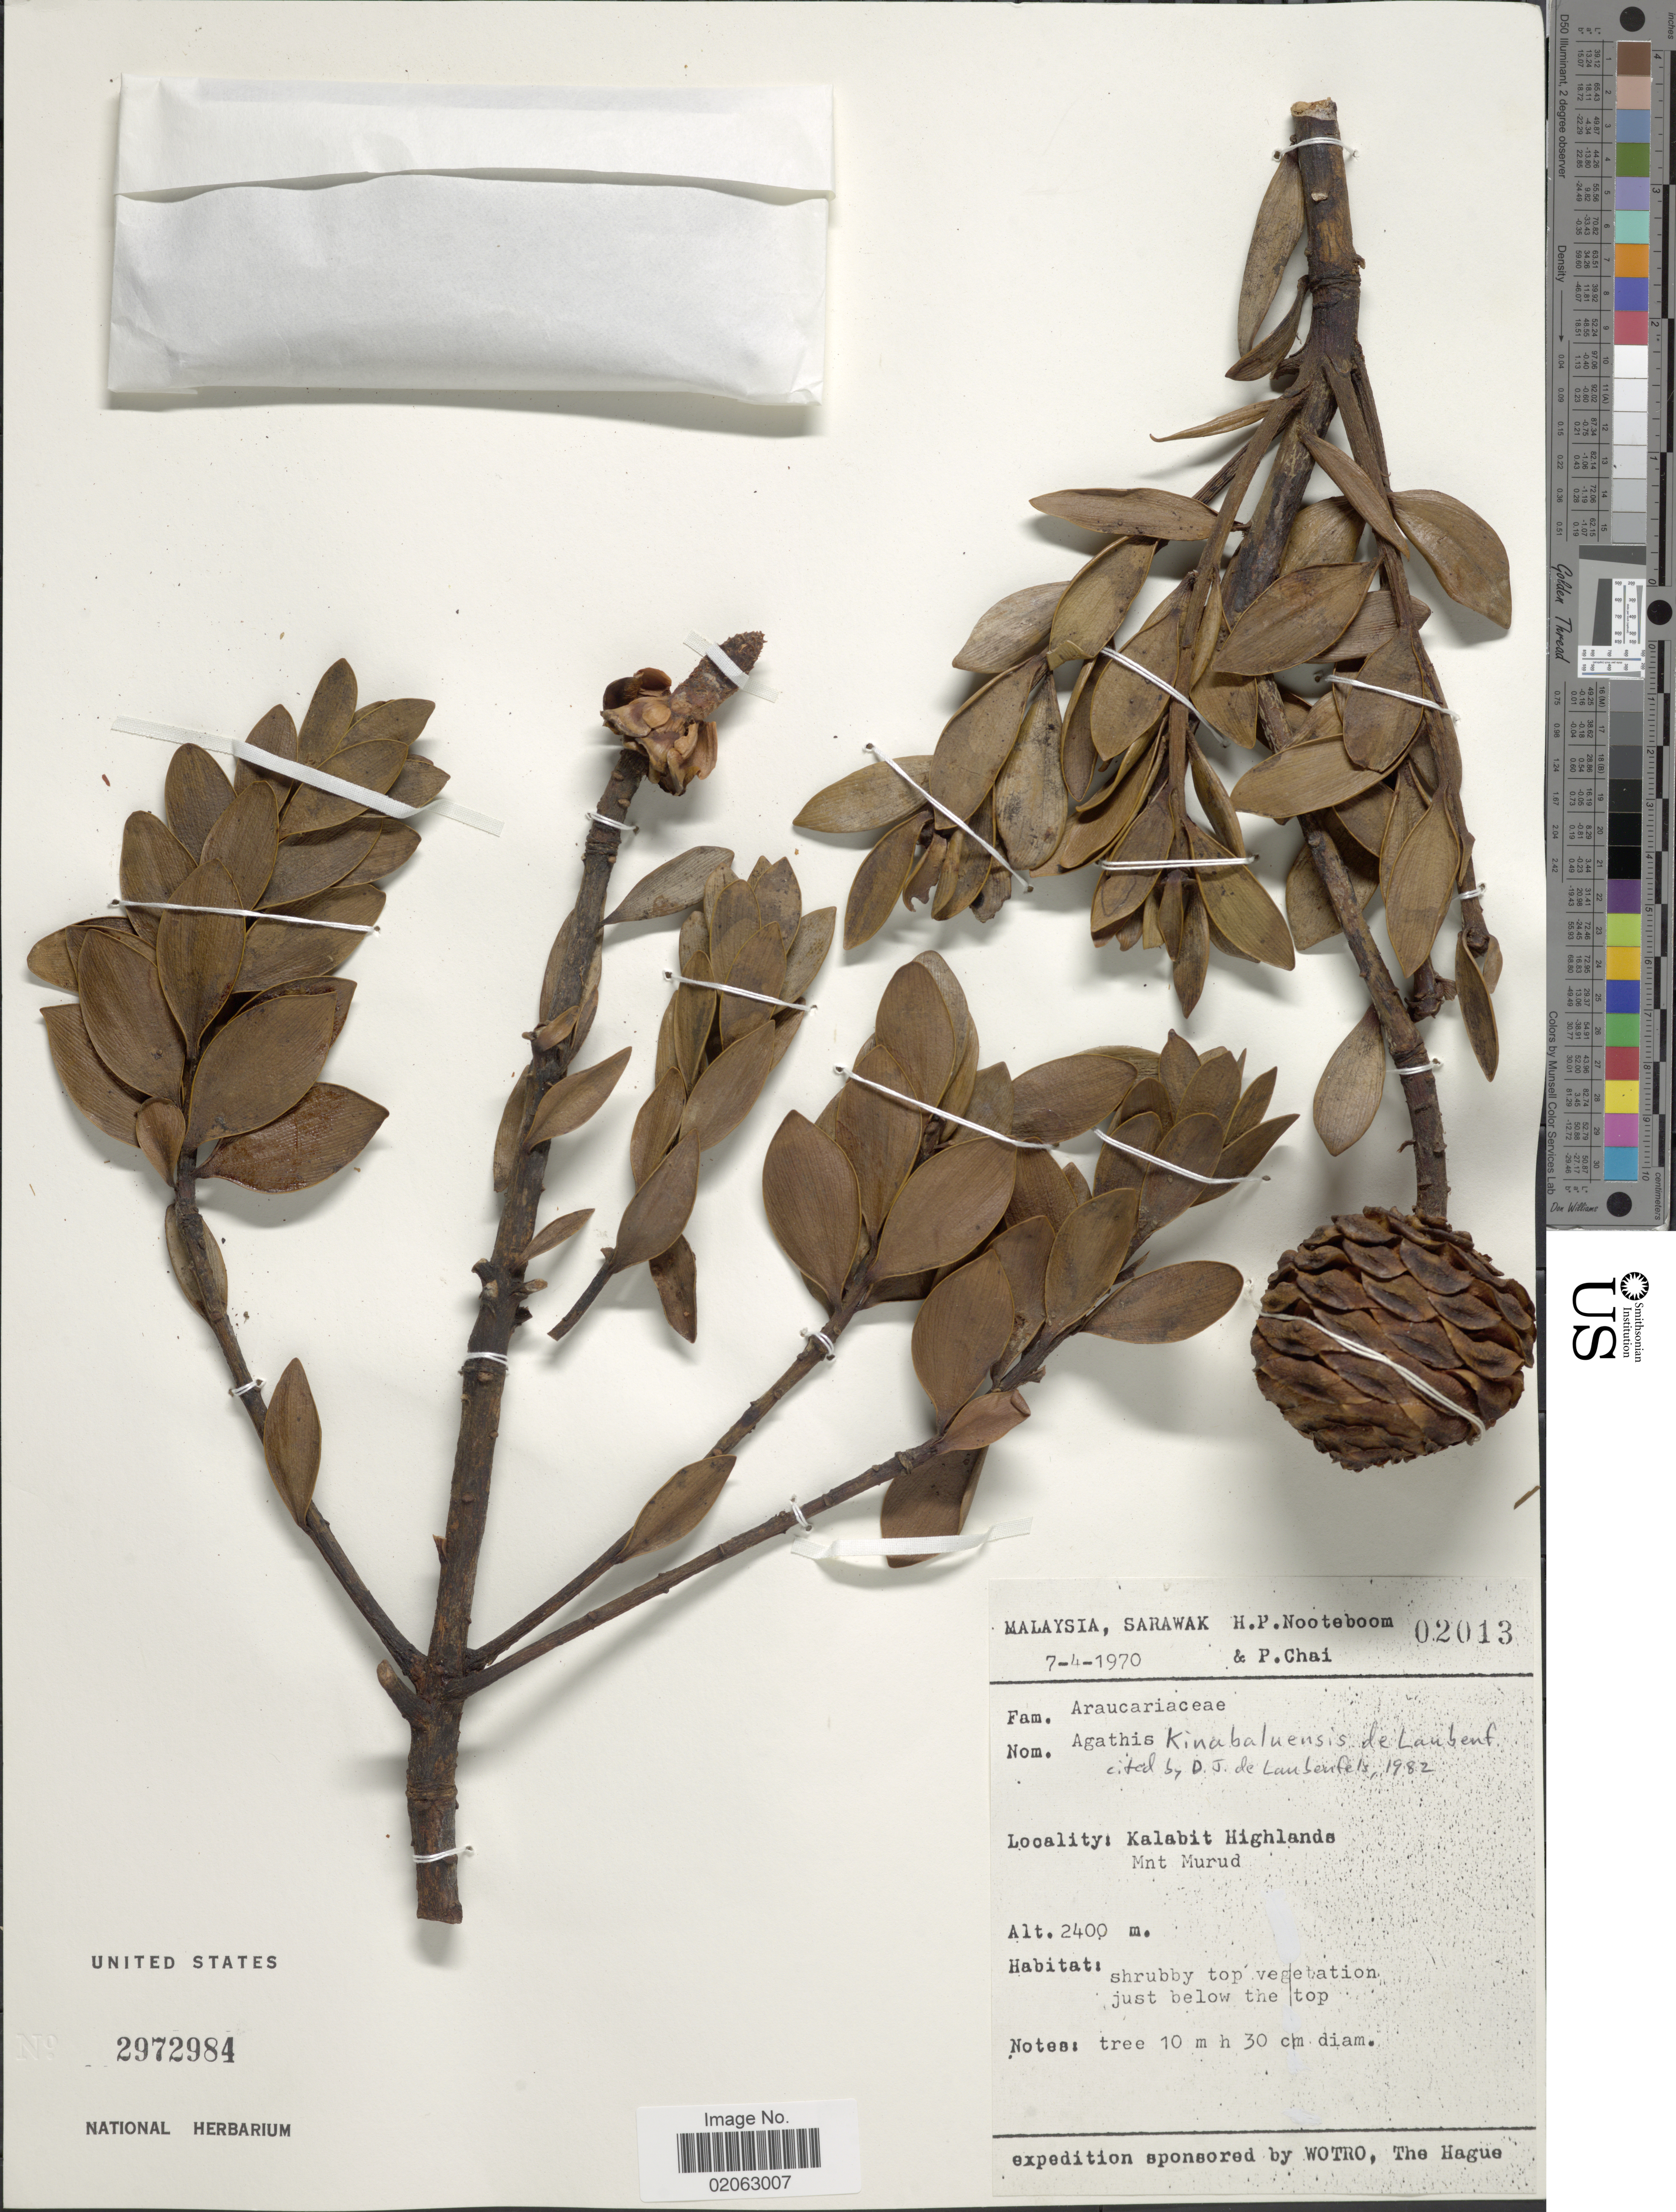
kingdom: Plantae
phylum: Tracheophyta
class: Pinopsida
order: Pinales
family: Araucariaceae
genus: Agathis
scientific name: Agathis kinabaluensis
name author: de Laub.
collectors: H. P. Nooteboom & P. Chai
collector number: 02013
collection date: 1970-04-07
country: Malaysia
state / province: Sarawak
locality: Kalabit Highlands, Mnt Murud, shrubby top vegetation just below the top.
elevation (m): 2400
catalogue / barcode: US 2972984